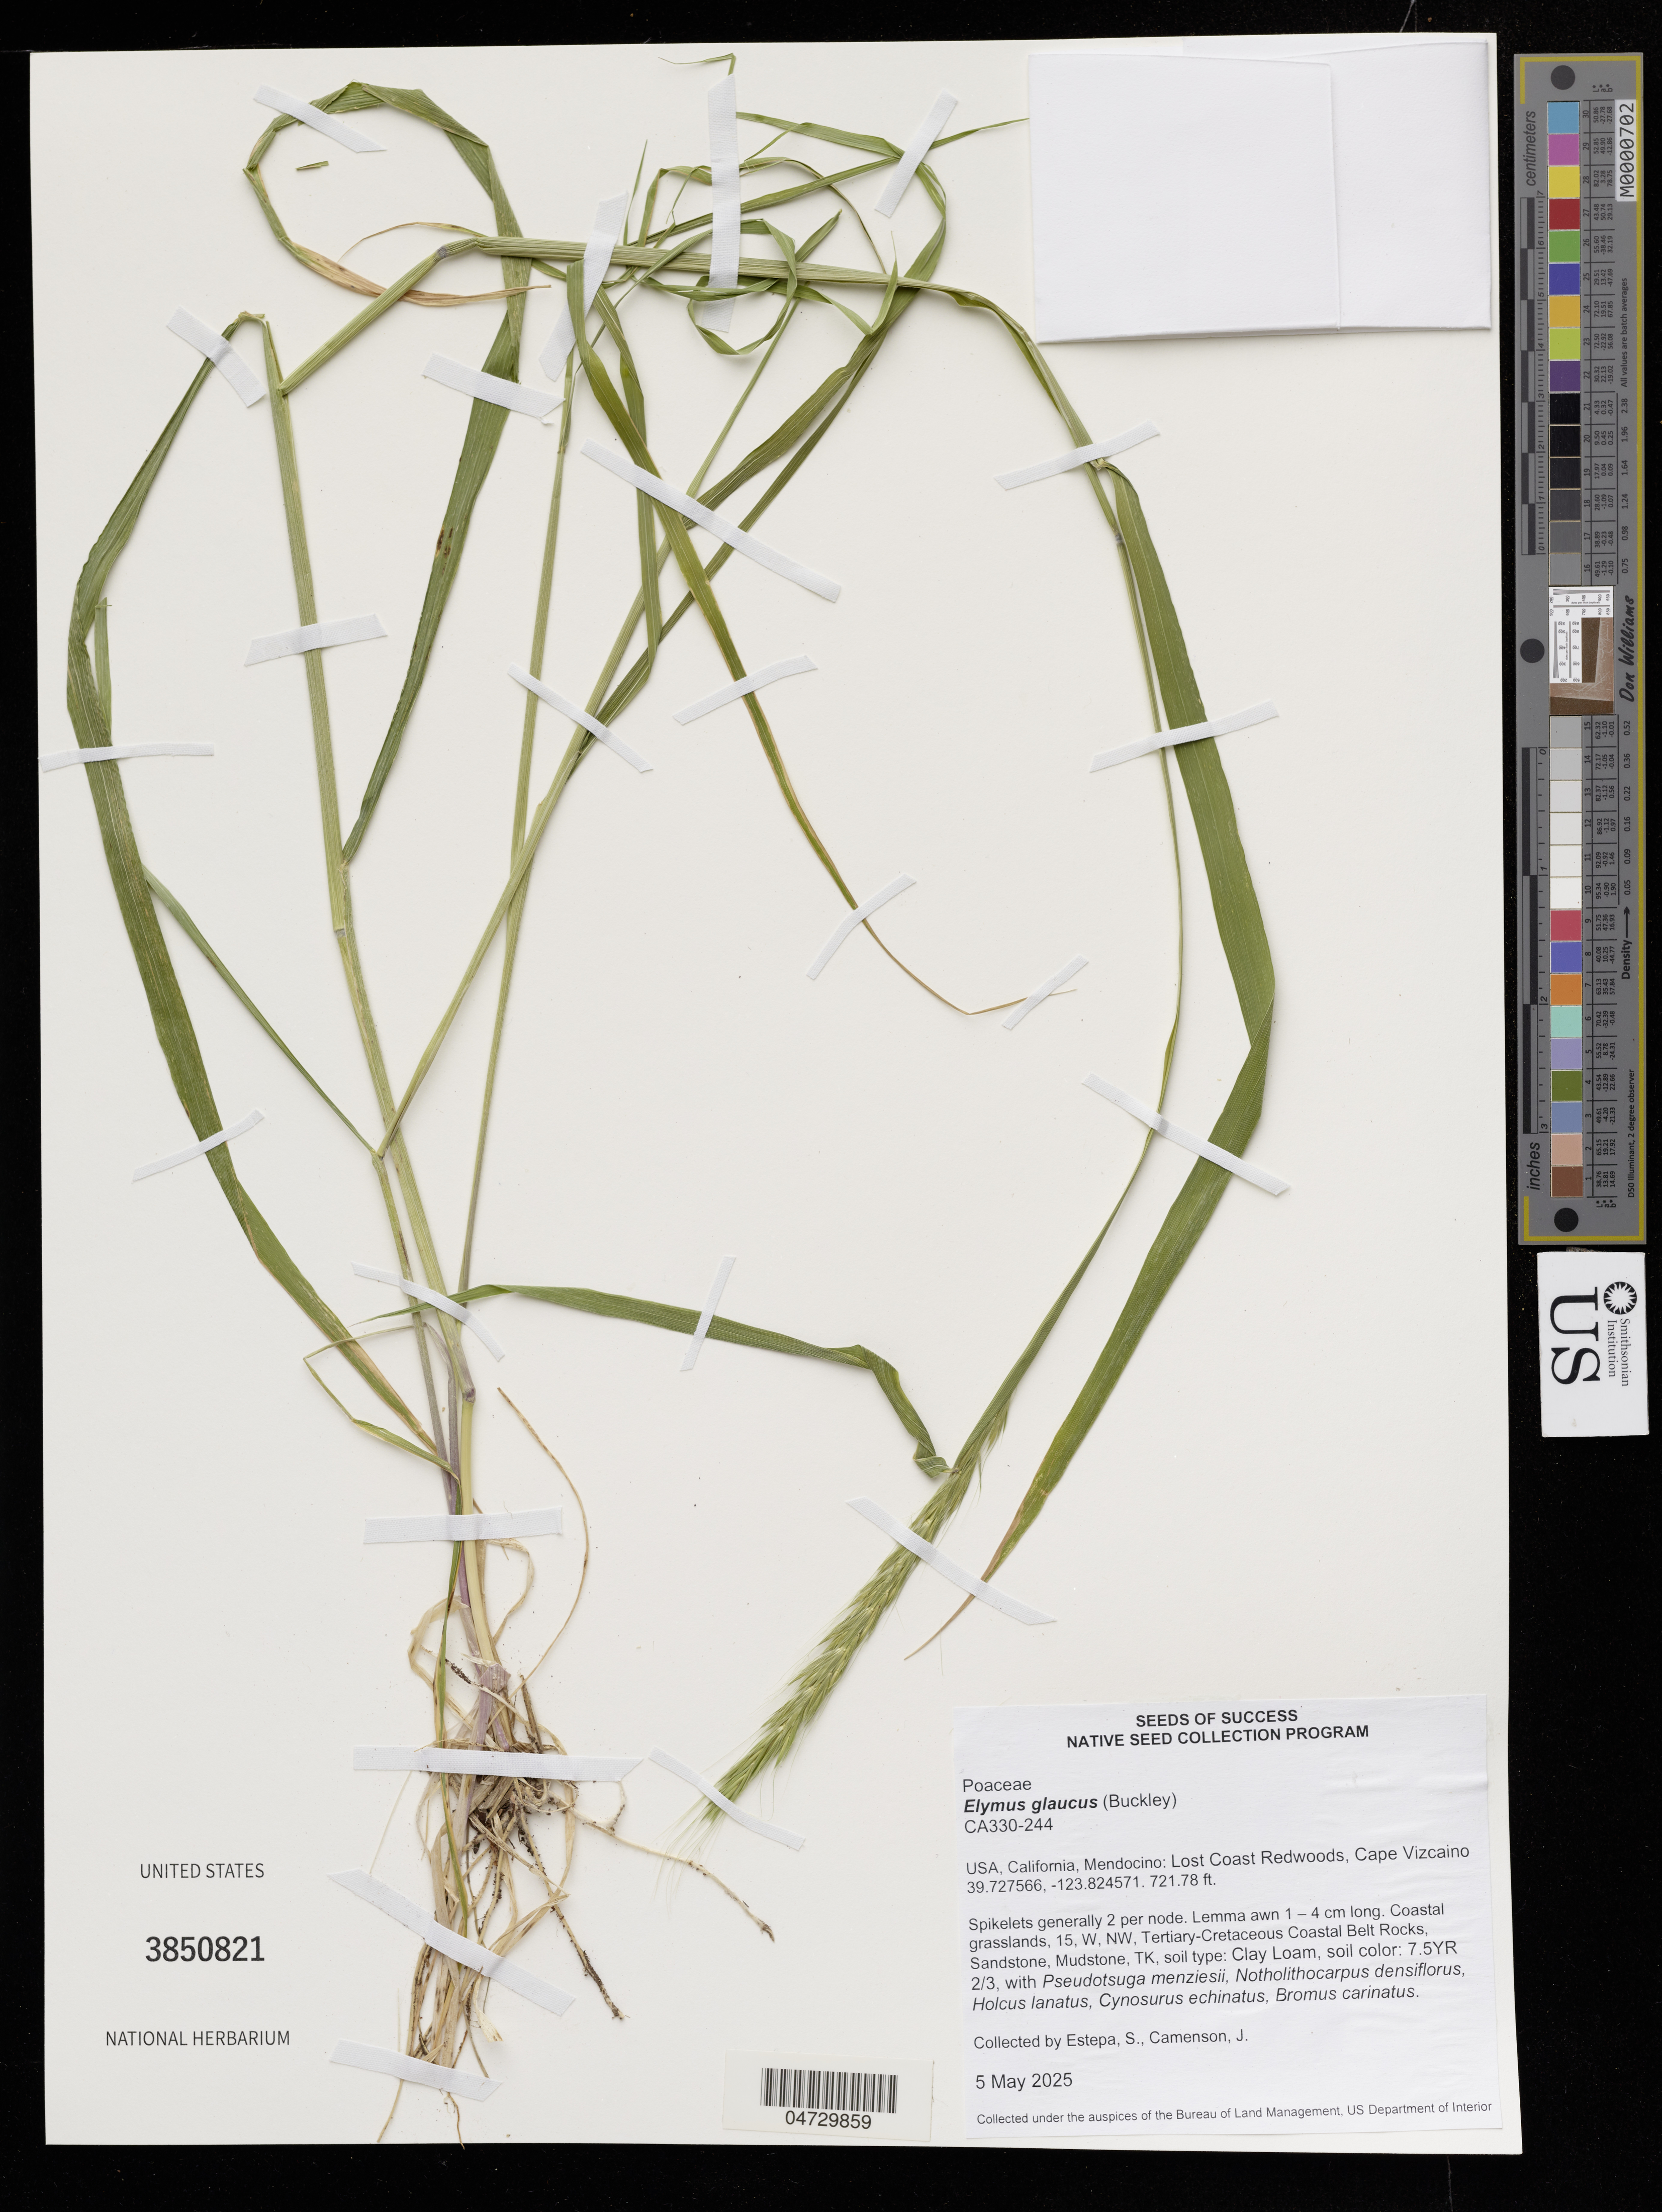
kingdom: Plantae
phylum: Tracheophyta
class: Liliopsida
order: Poales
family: Poaceae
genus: Elymus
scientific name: Elymus glaucus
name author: Buckley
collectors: S. Estepa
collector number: CA330-244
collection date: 2025-05-05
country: United States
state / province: California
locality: Mendocino: Lost Coast Redwoods, Cape Vizcaino.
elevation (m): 220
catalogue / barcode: US 3850821